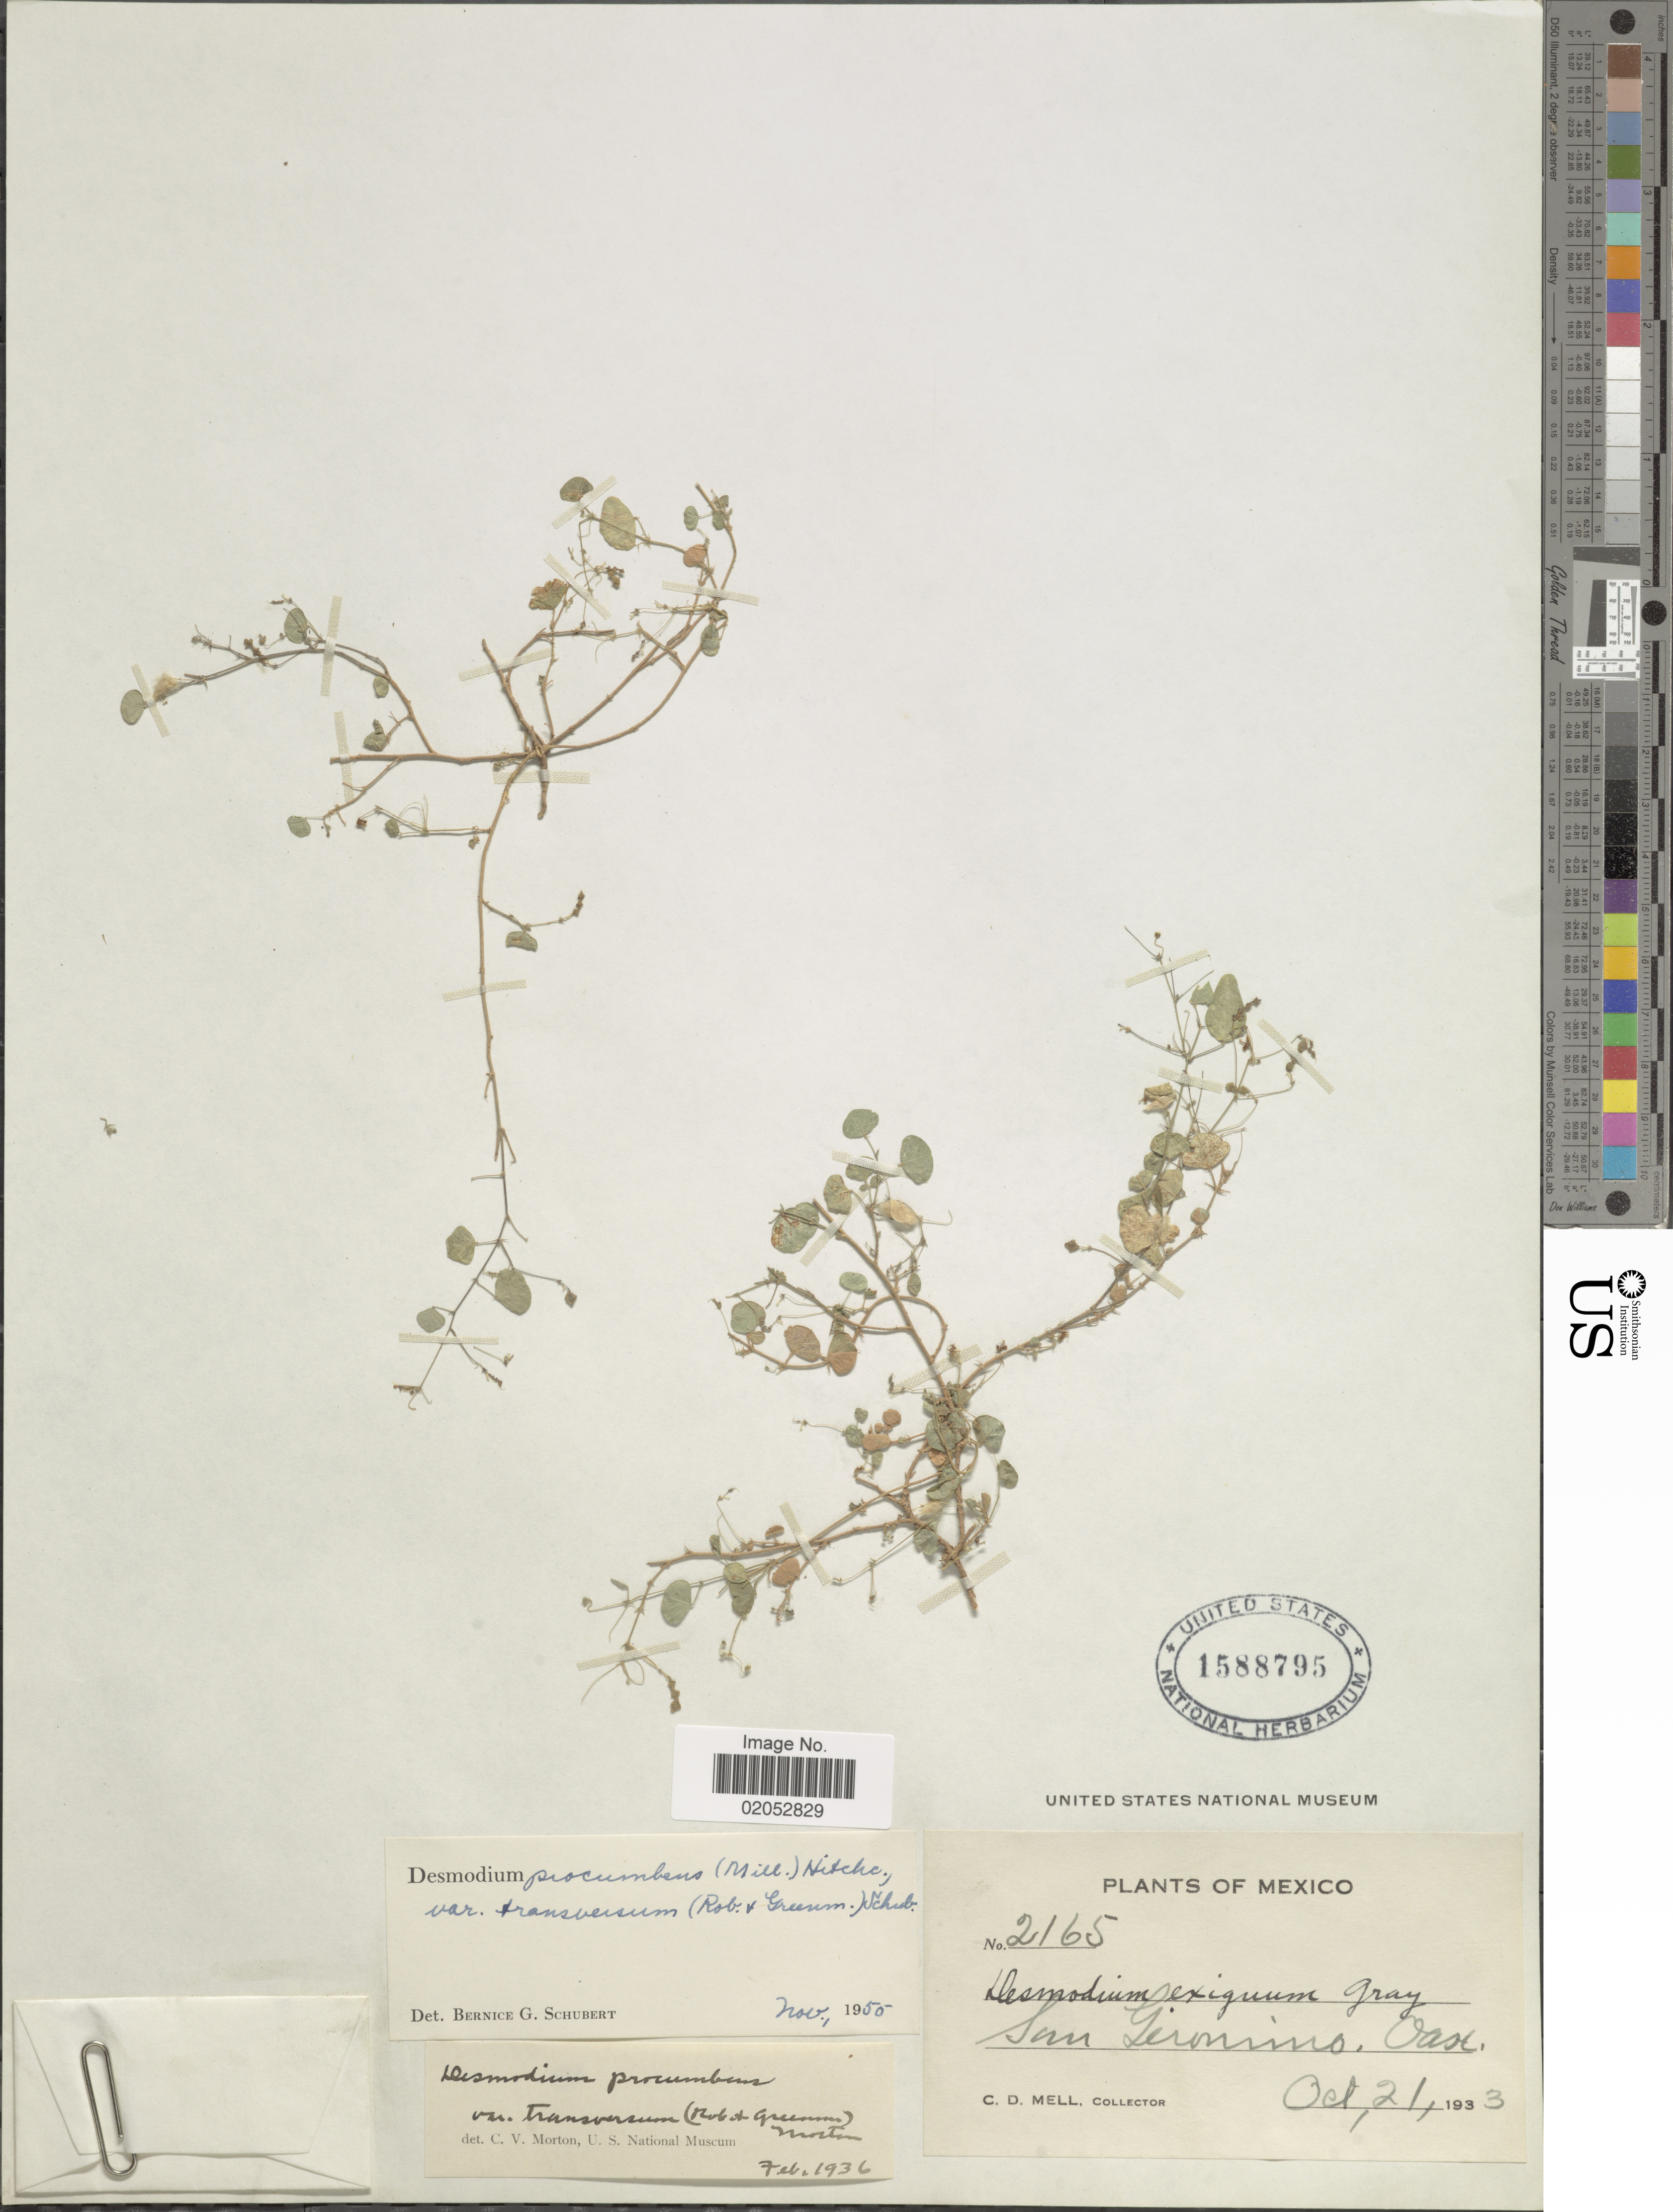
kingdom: Plantae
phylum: Tracheophyta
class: Magnoliopsida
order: Fabales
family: Fabaceae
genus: Desmodium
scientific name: Desmodium procumbens var. transversum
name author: (B.L. Rob. & Greenm.) B.G. Schub.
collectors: C. D. Mell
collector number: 2165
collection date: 1933-10-21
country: Mexico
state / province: Oaxaca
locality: San Geronimo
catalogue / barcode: US 1588795